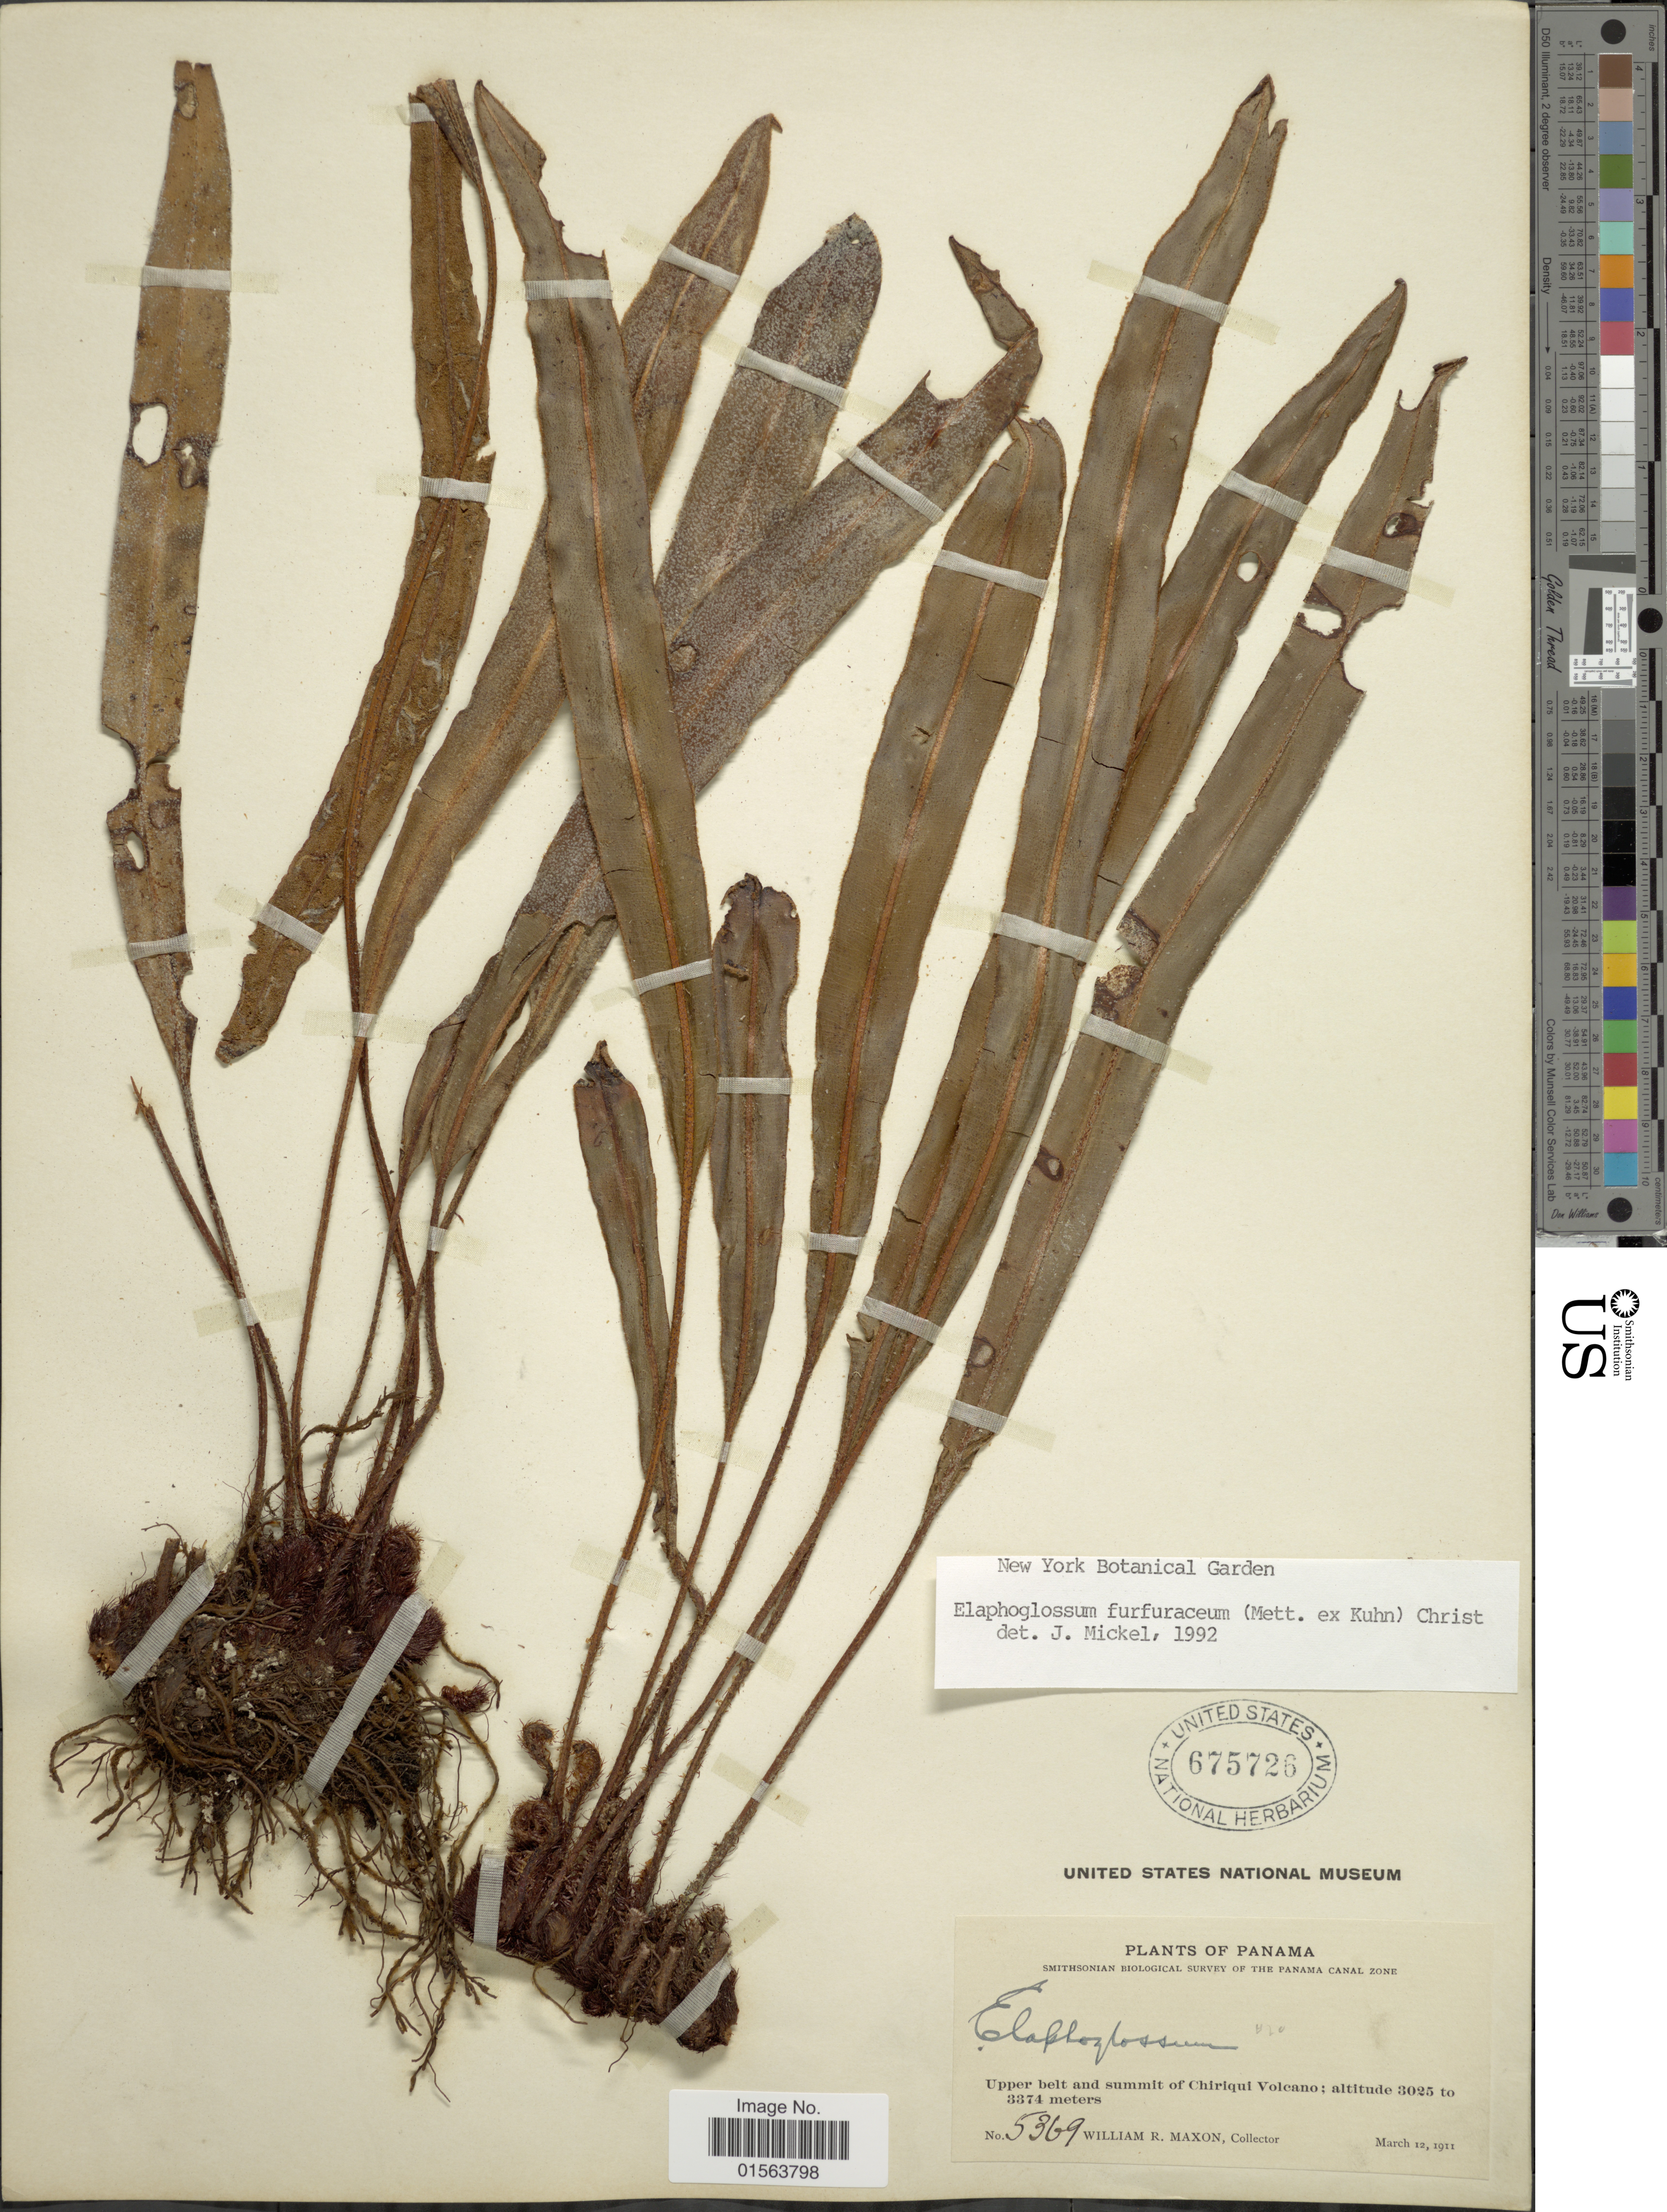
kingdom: Plantae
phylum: Tracheophyta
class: Polypodiopsida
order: Polypodiales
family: Dryopteridaceae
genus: Elaphoglossum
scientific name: Elaphoglossum furfuraceum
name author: (Mett. ex Kuhn) Christ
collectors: W. R. Maxon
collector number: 5369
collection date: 1911-03-12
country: Panama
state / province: Chiriqui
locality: Upper belt and summit of Chiriqui Volcano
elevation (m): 3025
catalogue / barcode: US 675726